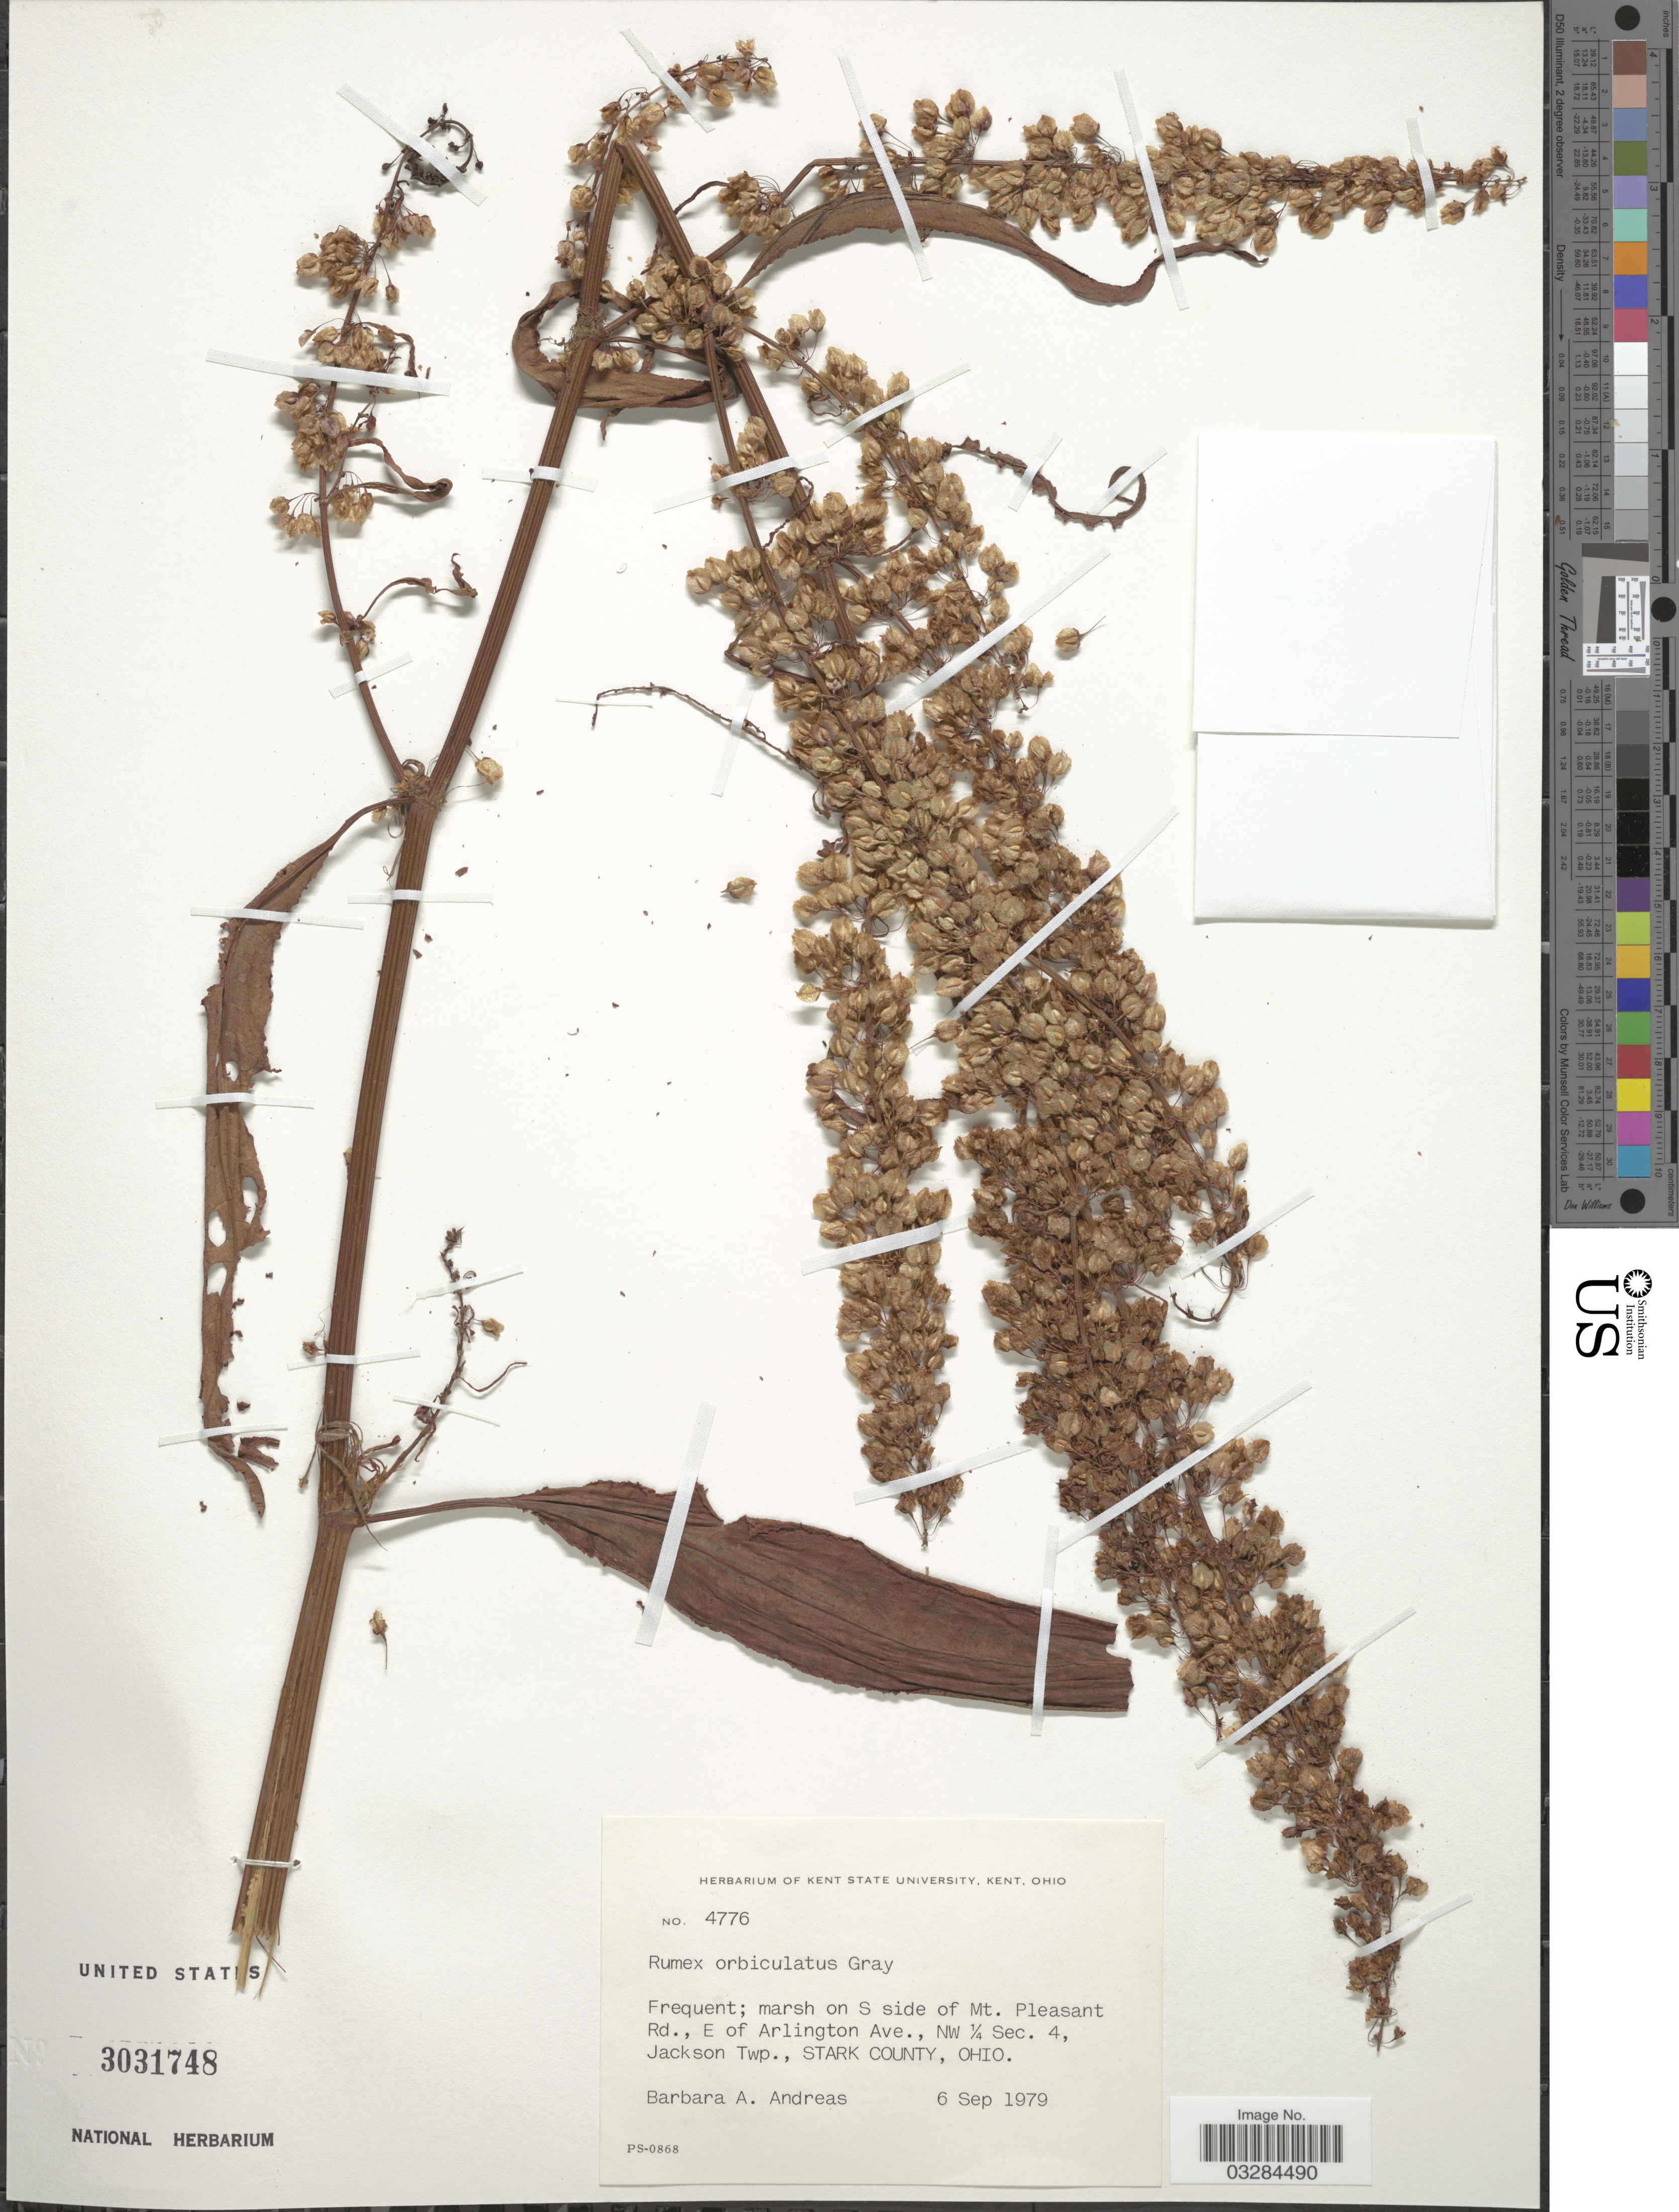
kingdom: Plantae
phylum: Tracheophyta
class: Magnoliopsida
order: Caryophyllales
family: Polygonaceae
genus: Rumex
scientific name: Rumex orbiculatus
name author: A. Gray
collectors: B. A. Andreas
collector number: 4776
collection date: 1979-09-06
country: United States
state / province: Ohio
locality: Marsh on S side of Mt. Pleasant Rd., E of Arlington Ave., NW ¼ Sec. 4, Jackson Twp., Stark County.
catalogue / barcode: US 3031748